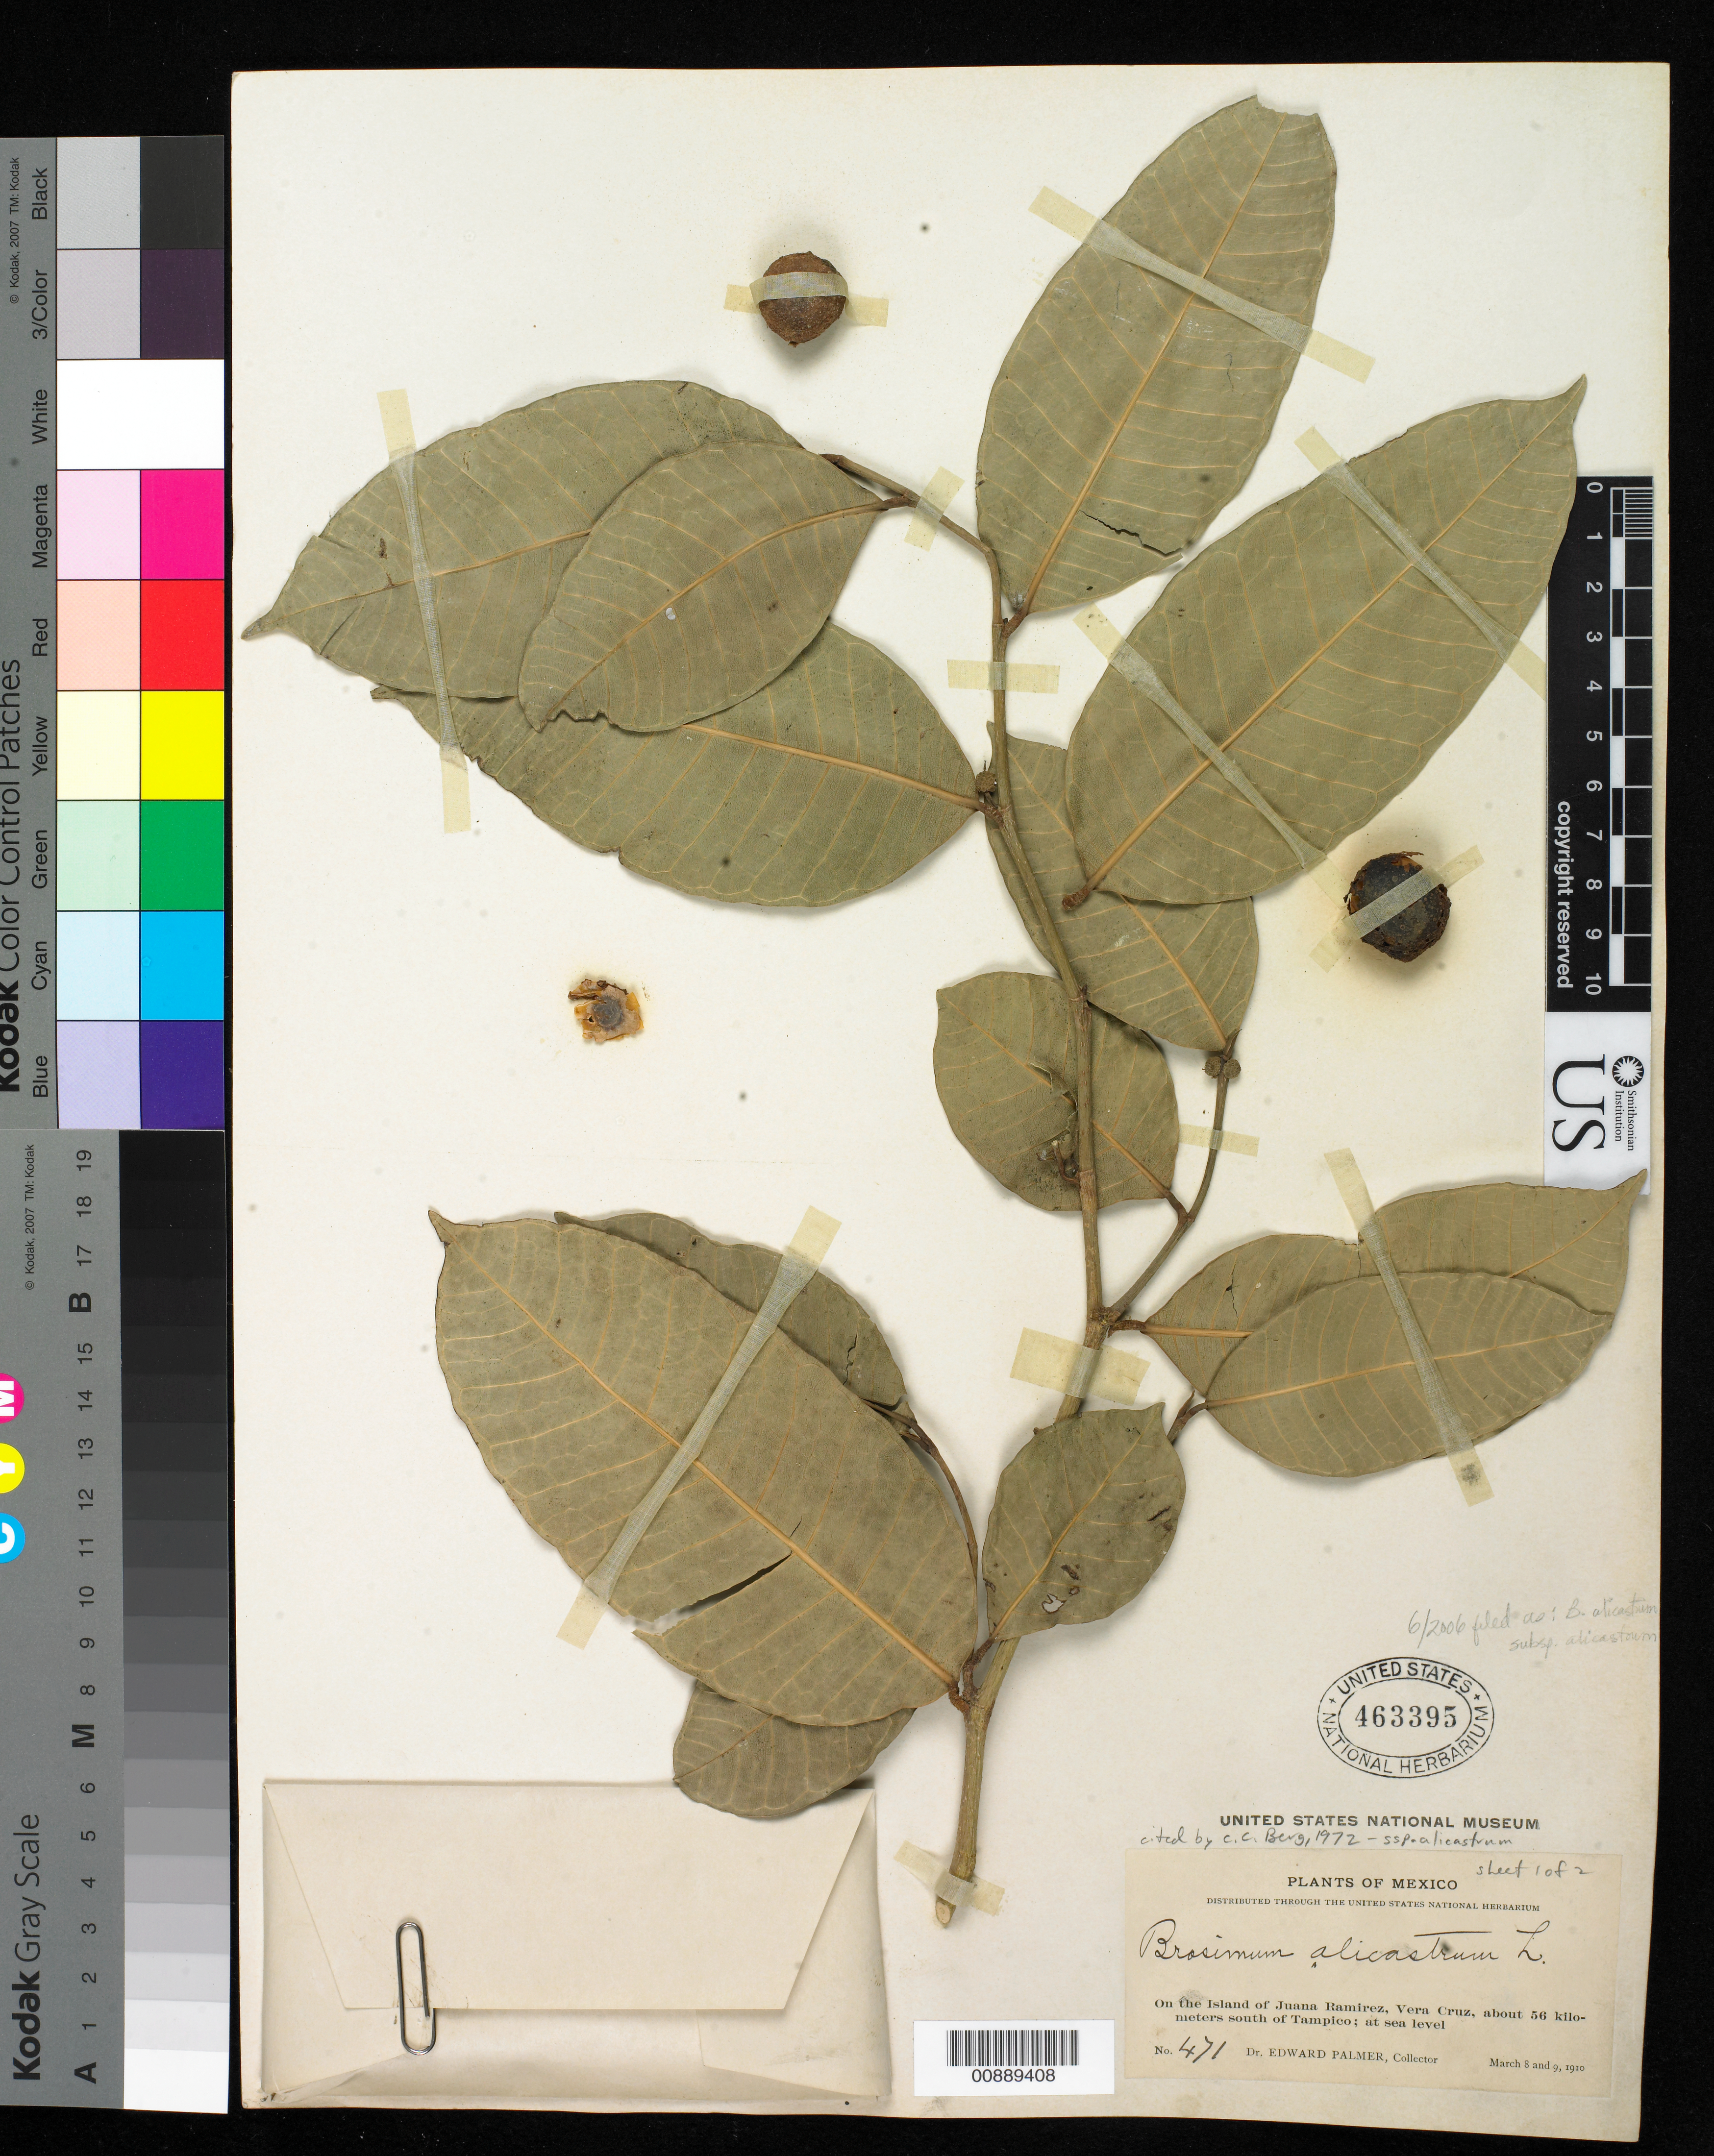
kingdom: Plantae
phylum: Tracheophyta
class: Magnoliopsida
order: Rosales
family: Moraceae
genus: Brosimum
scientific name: Brosimum alicastrum subsp. alicastrum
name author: Sw.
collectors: E. Palmer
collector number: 471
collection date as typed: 08 Mar 1910 to 09 Mar 1910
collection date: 1910-03-08/1910-03-09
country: Mexico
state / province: Veracruz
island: Juana Ramírez I.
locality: On the Island of Juana Ramírez, Veracruz, about 56 kilometers south of Tampico.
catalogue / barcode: US 463395